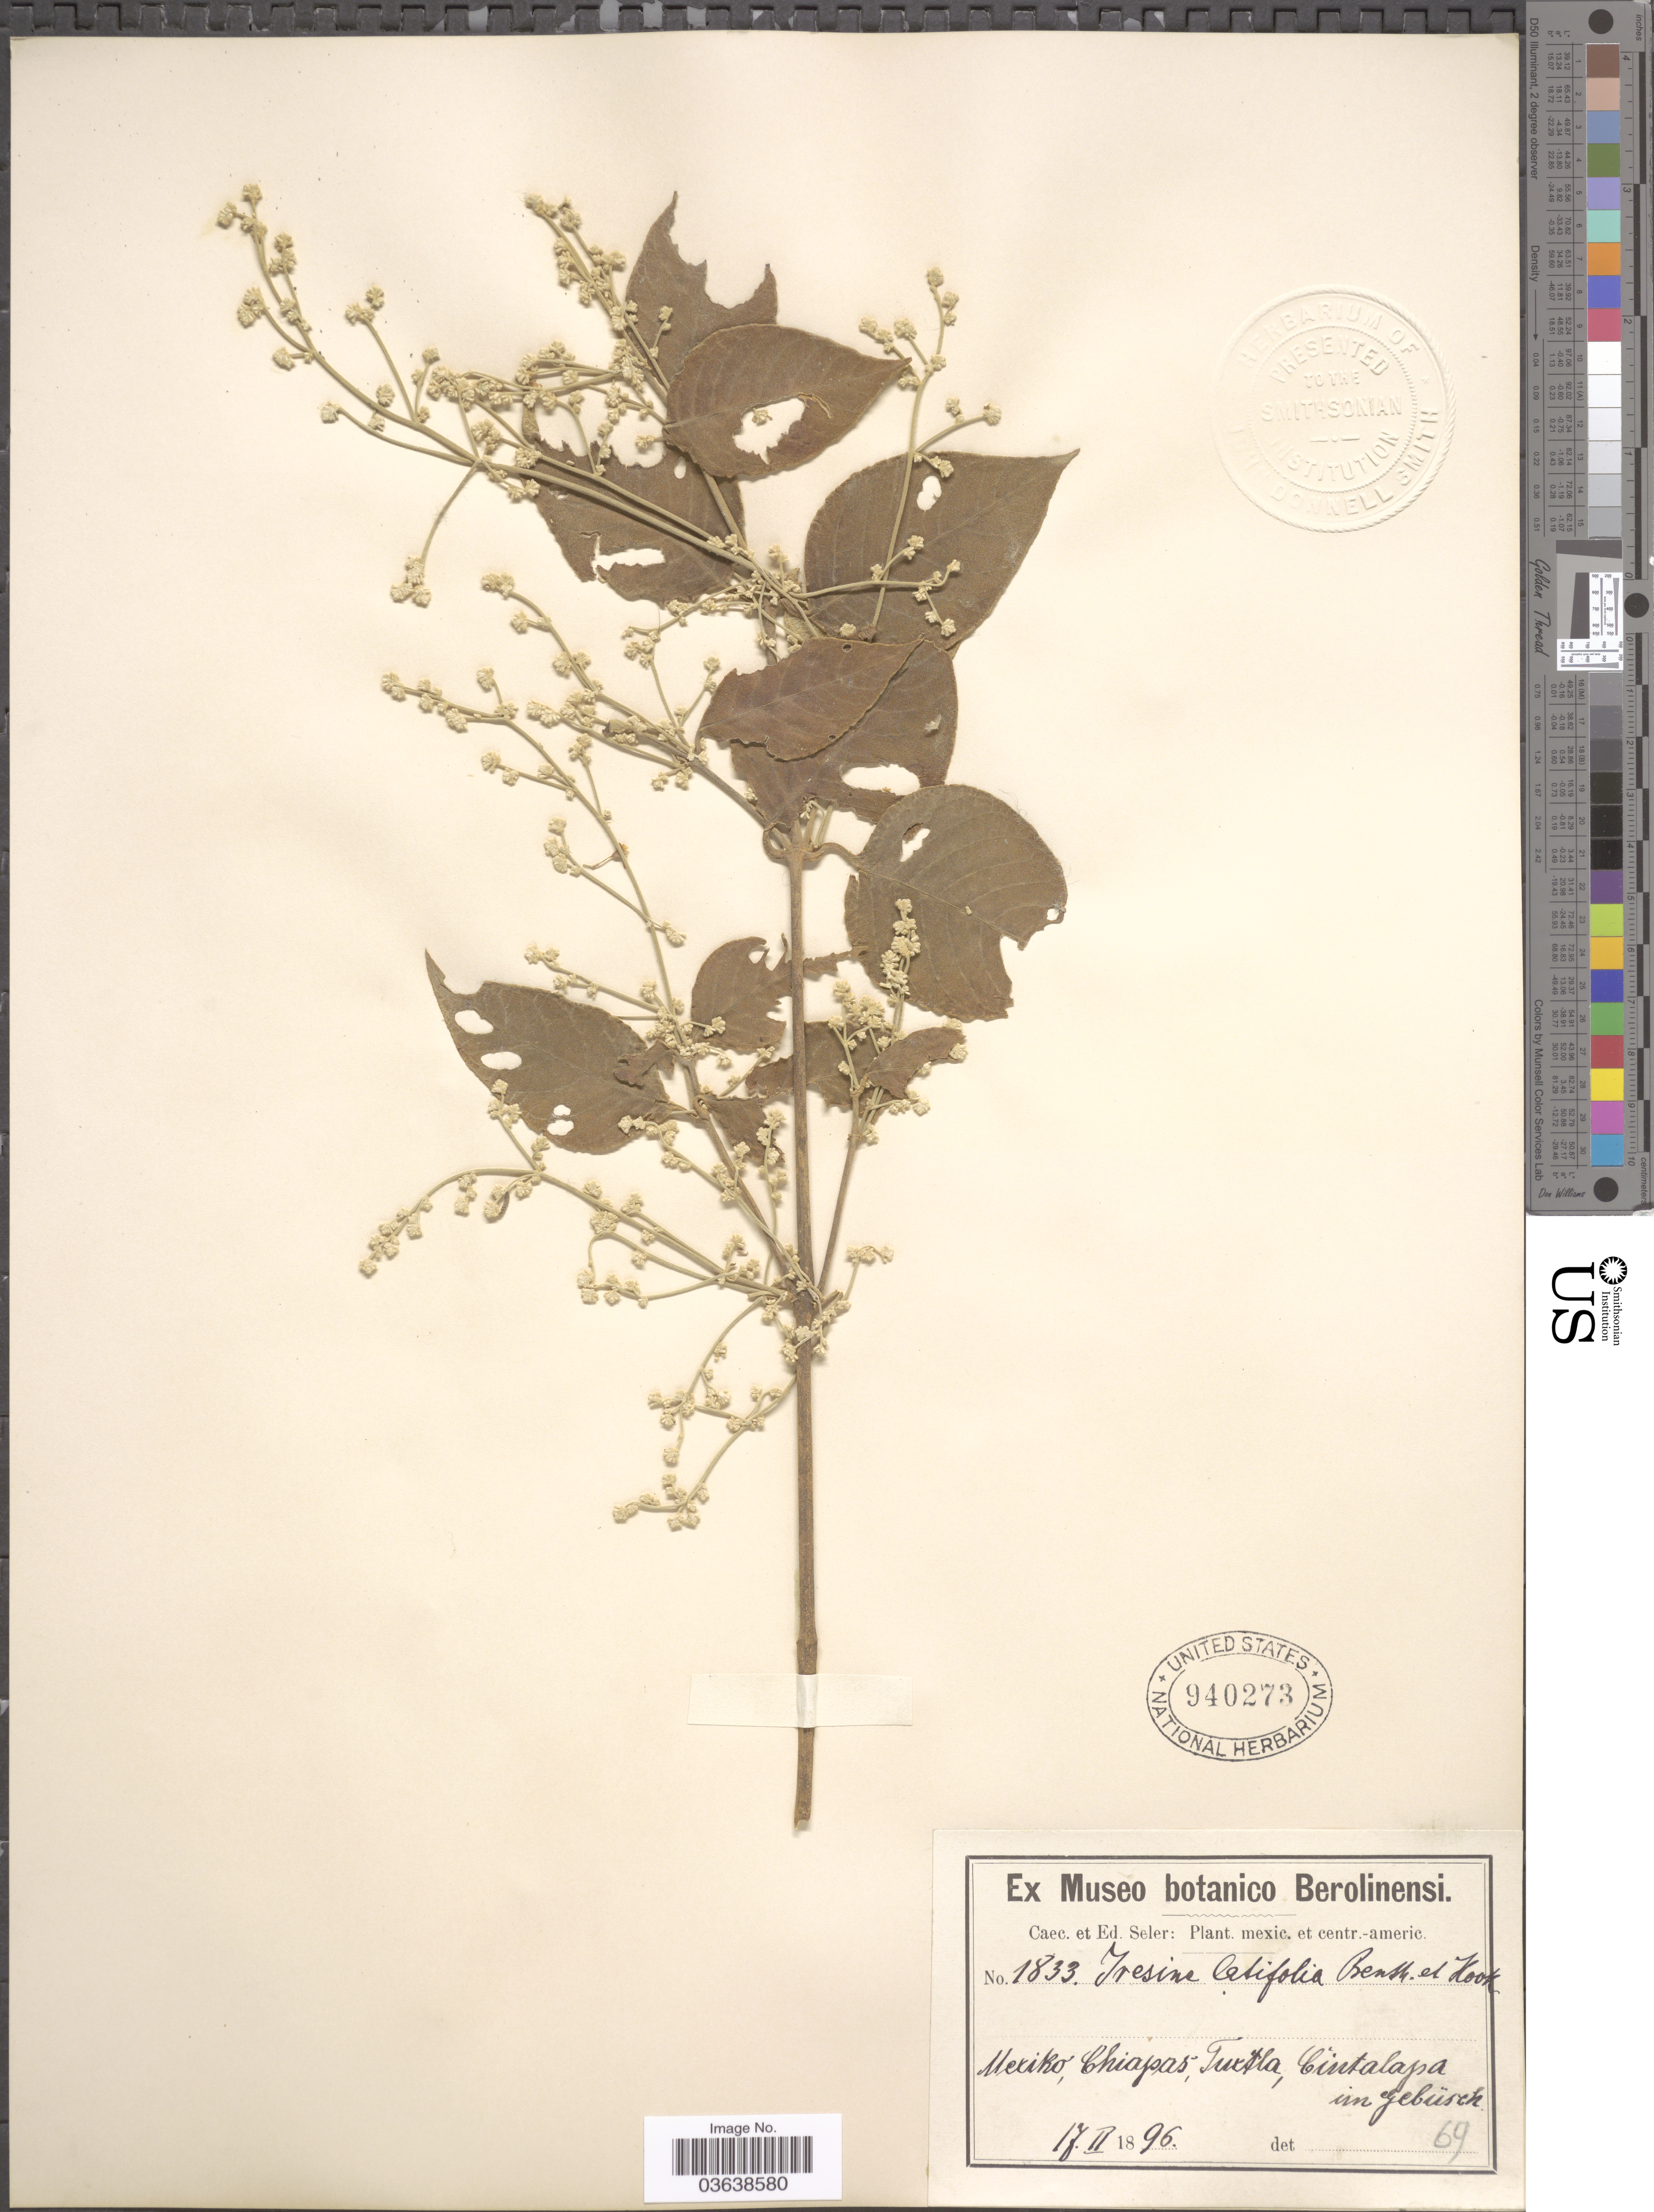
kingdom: Plantae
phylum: Tracheophyta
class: Magnoliopsida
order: Caryophyllales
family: Amaranthaceae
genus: Iresine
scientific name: Iresine calea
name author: (Ibáñez) Standl.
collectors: ex Caec. et Ed Seler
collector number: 1833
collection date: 1896-02-17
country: Mexico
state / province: Chiapas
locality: Tuxtla, Cintalapa im gebüsch.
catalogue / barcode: US 940273